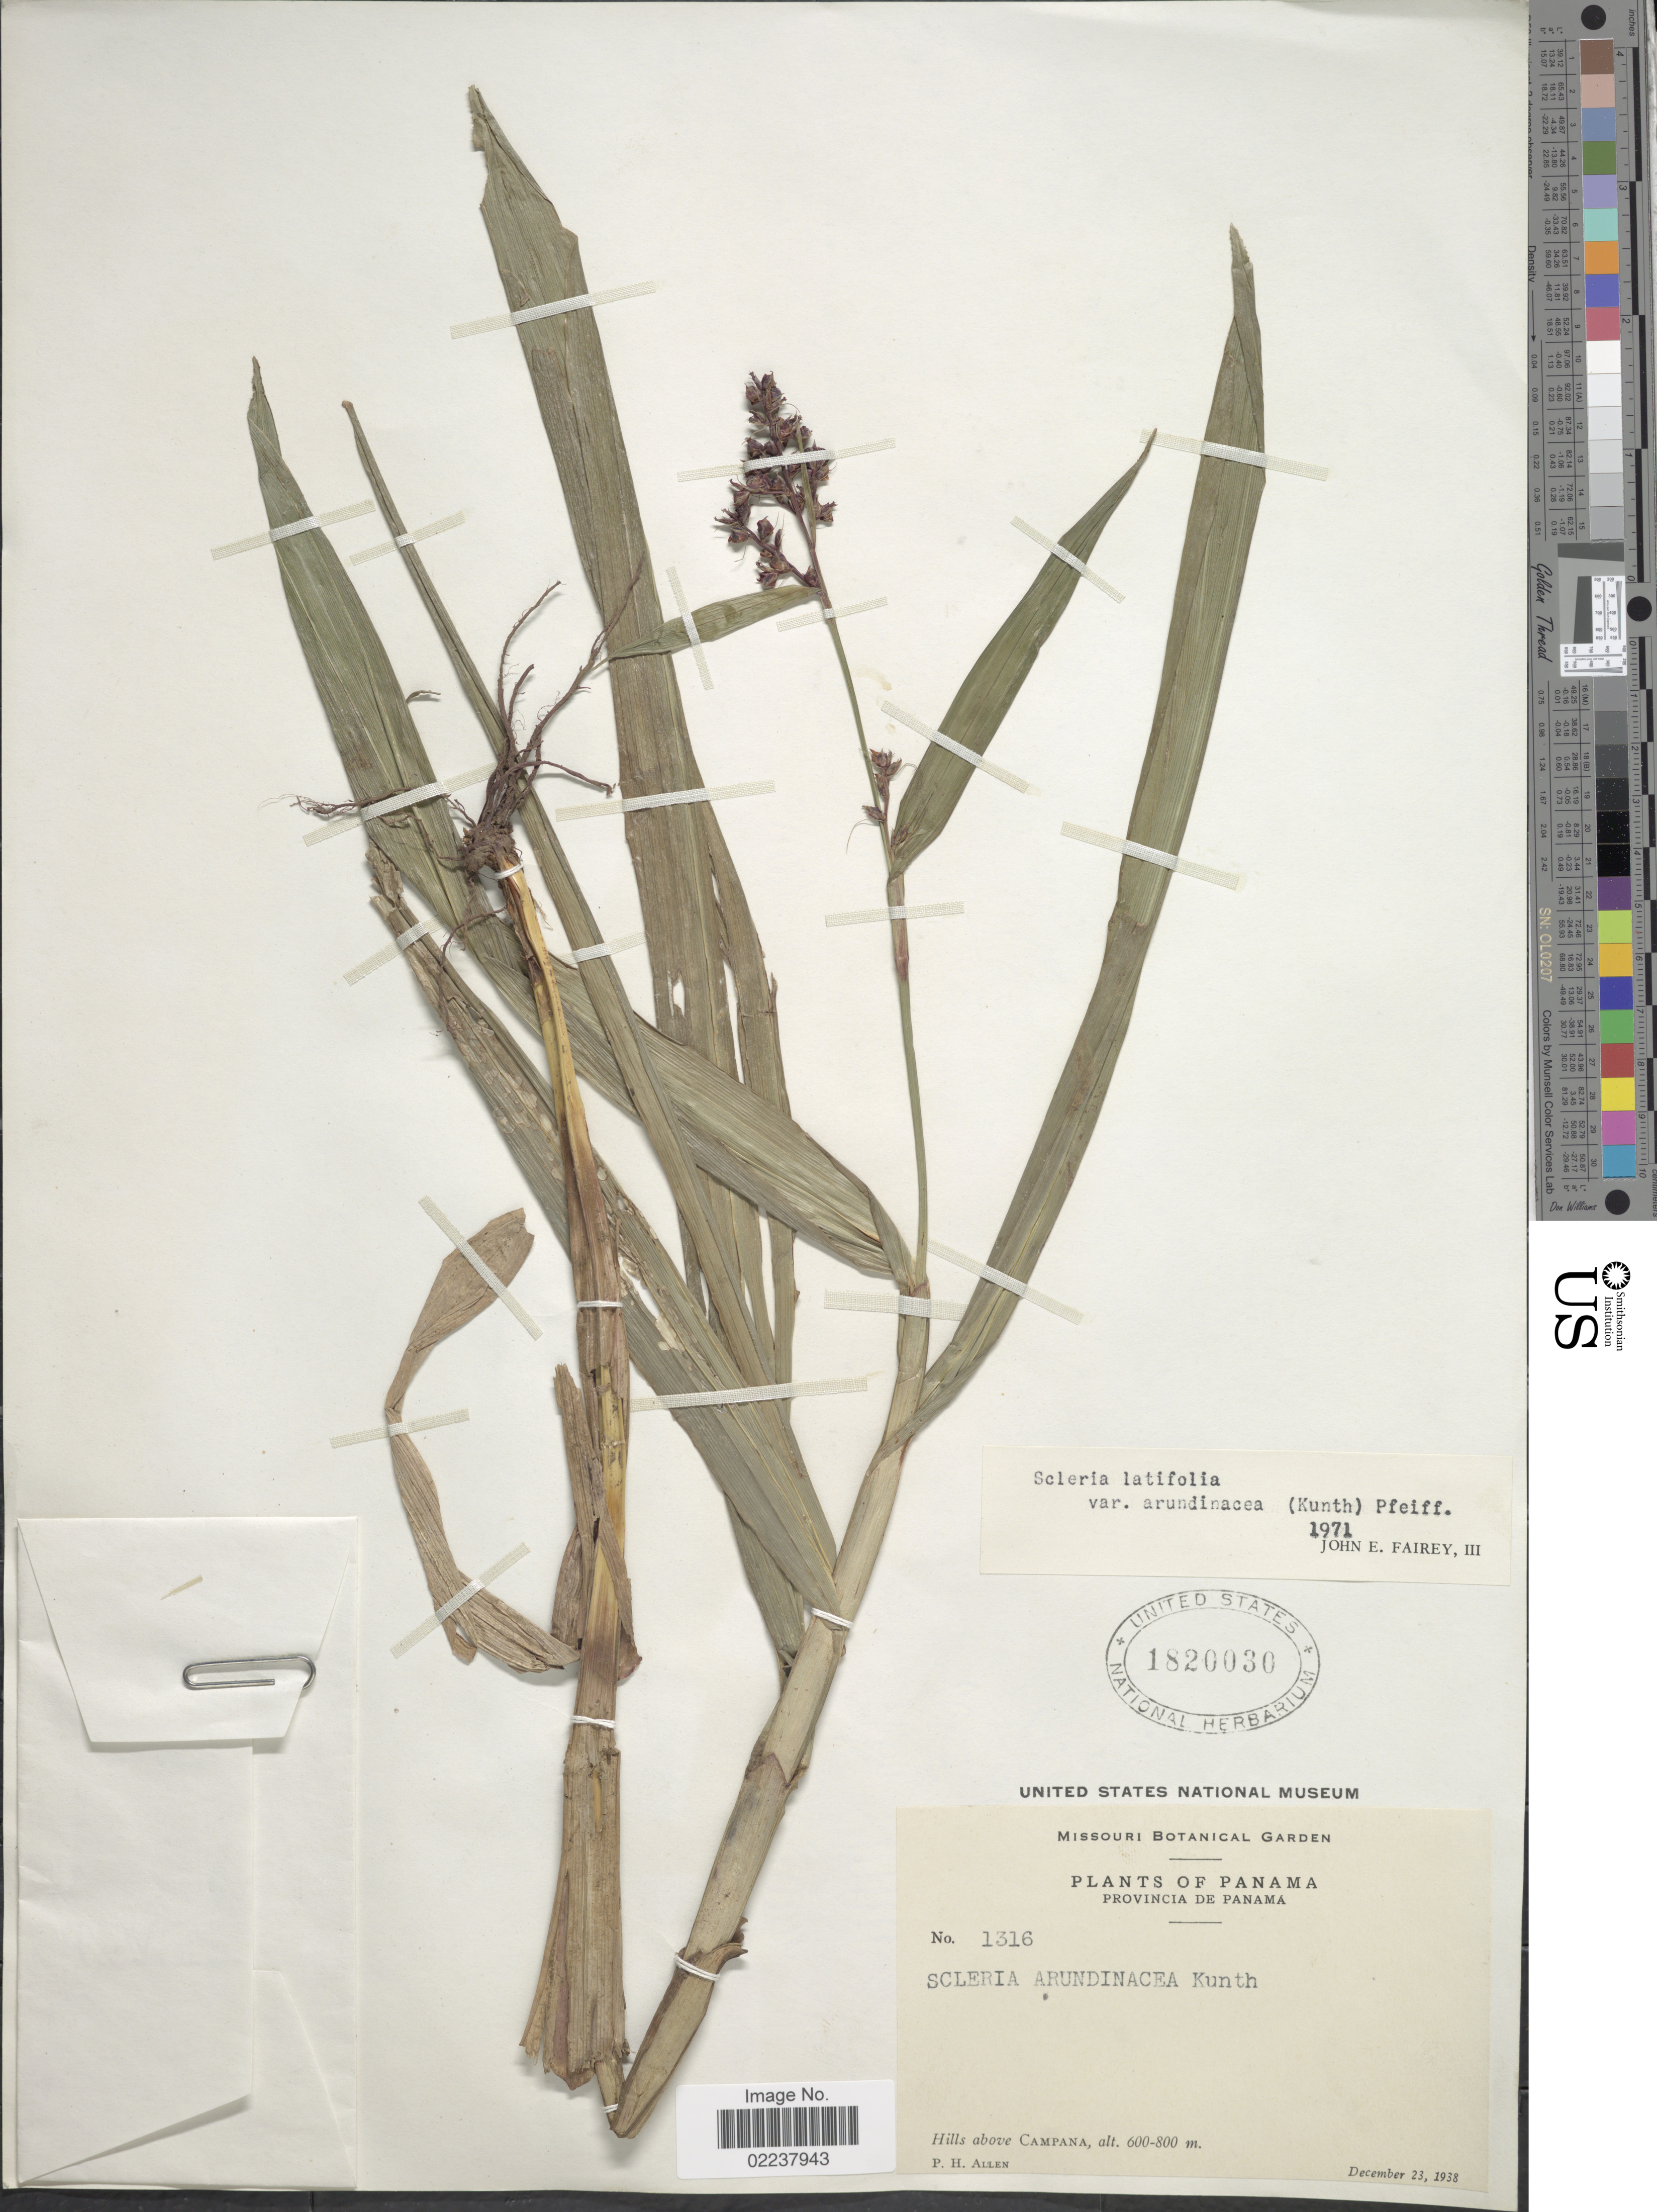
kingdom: Plantae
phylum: Tracheophyta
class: Liliopsida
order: Poales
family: Cyperaceae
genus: Scleria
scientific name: Scleria latifolia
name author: Sw.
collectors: P. H. Allen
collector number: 1316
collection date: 1938-12-23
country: Panama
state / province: Panamá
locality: Hills above Campana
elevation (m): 600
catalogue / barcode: US 1820030